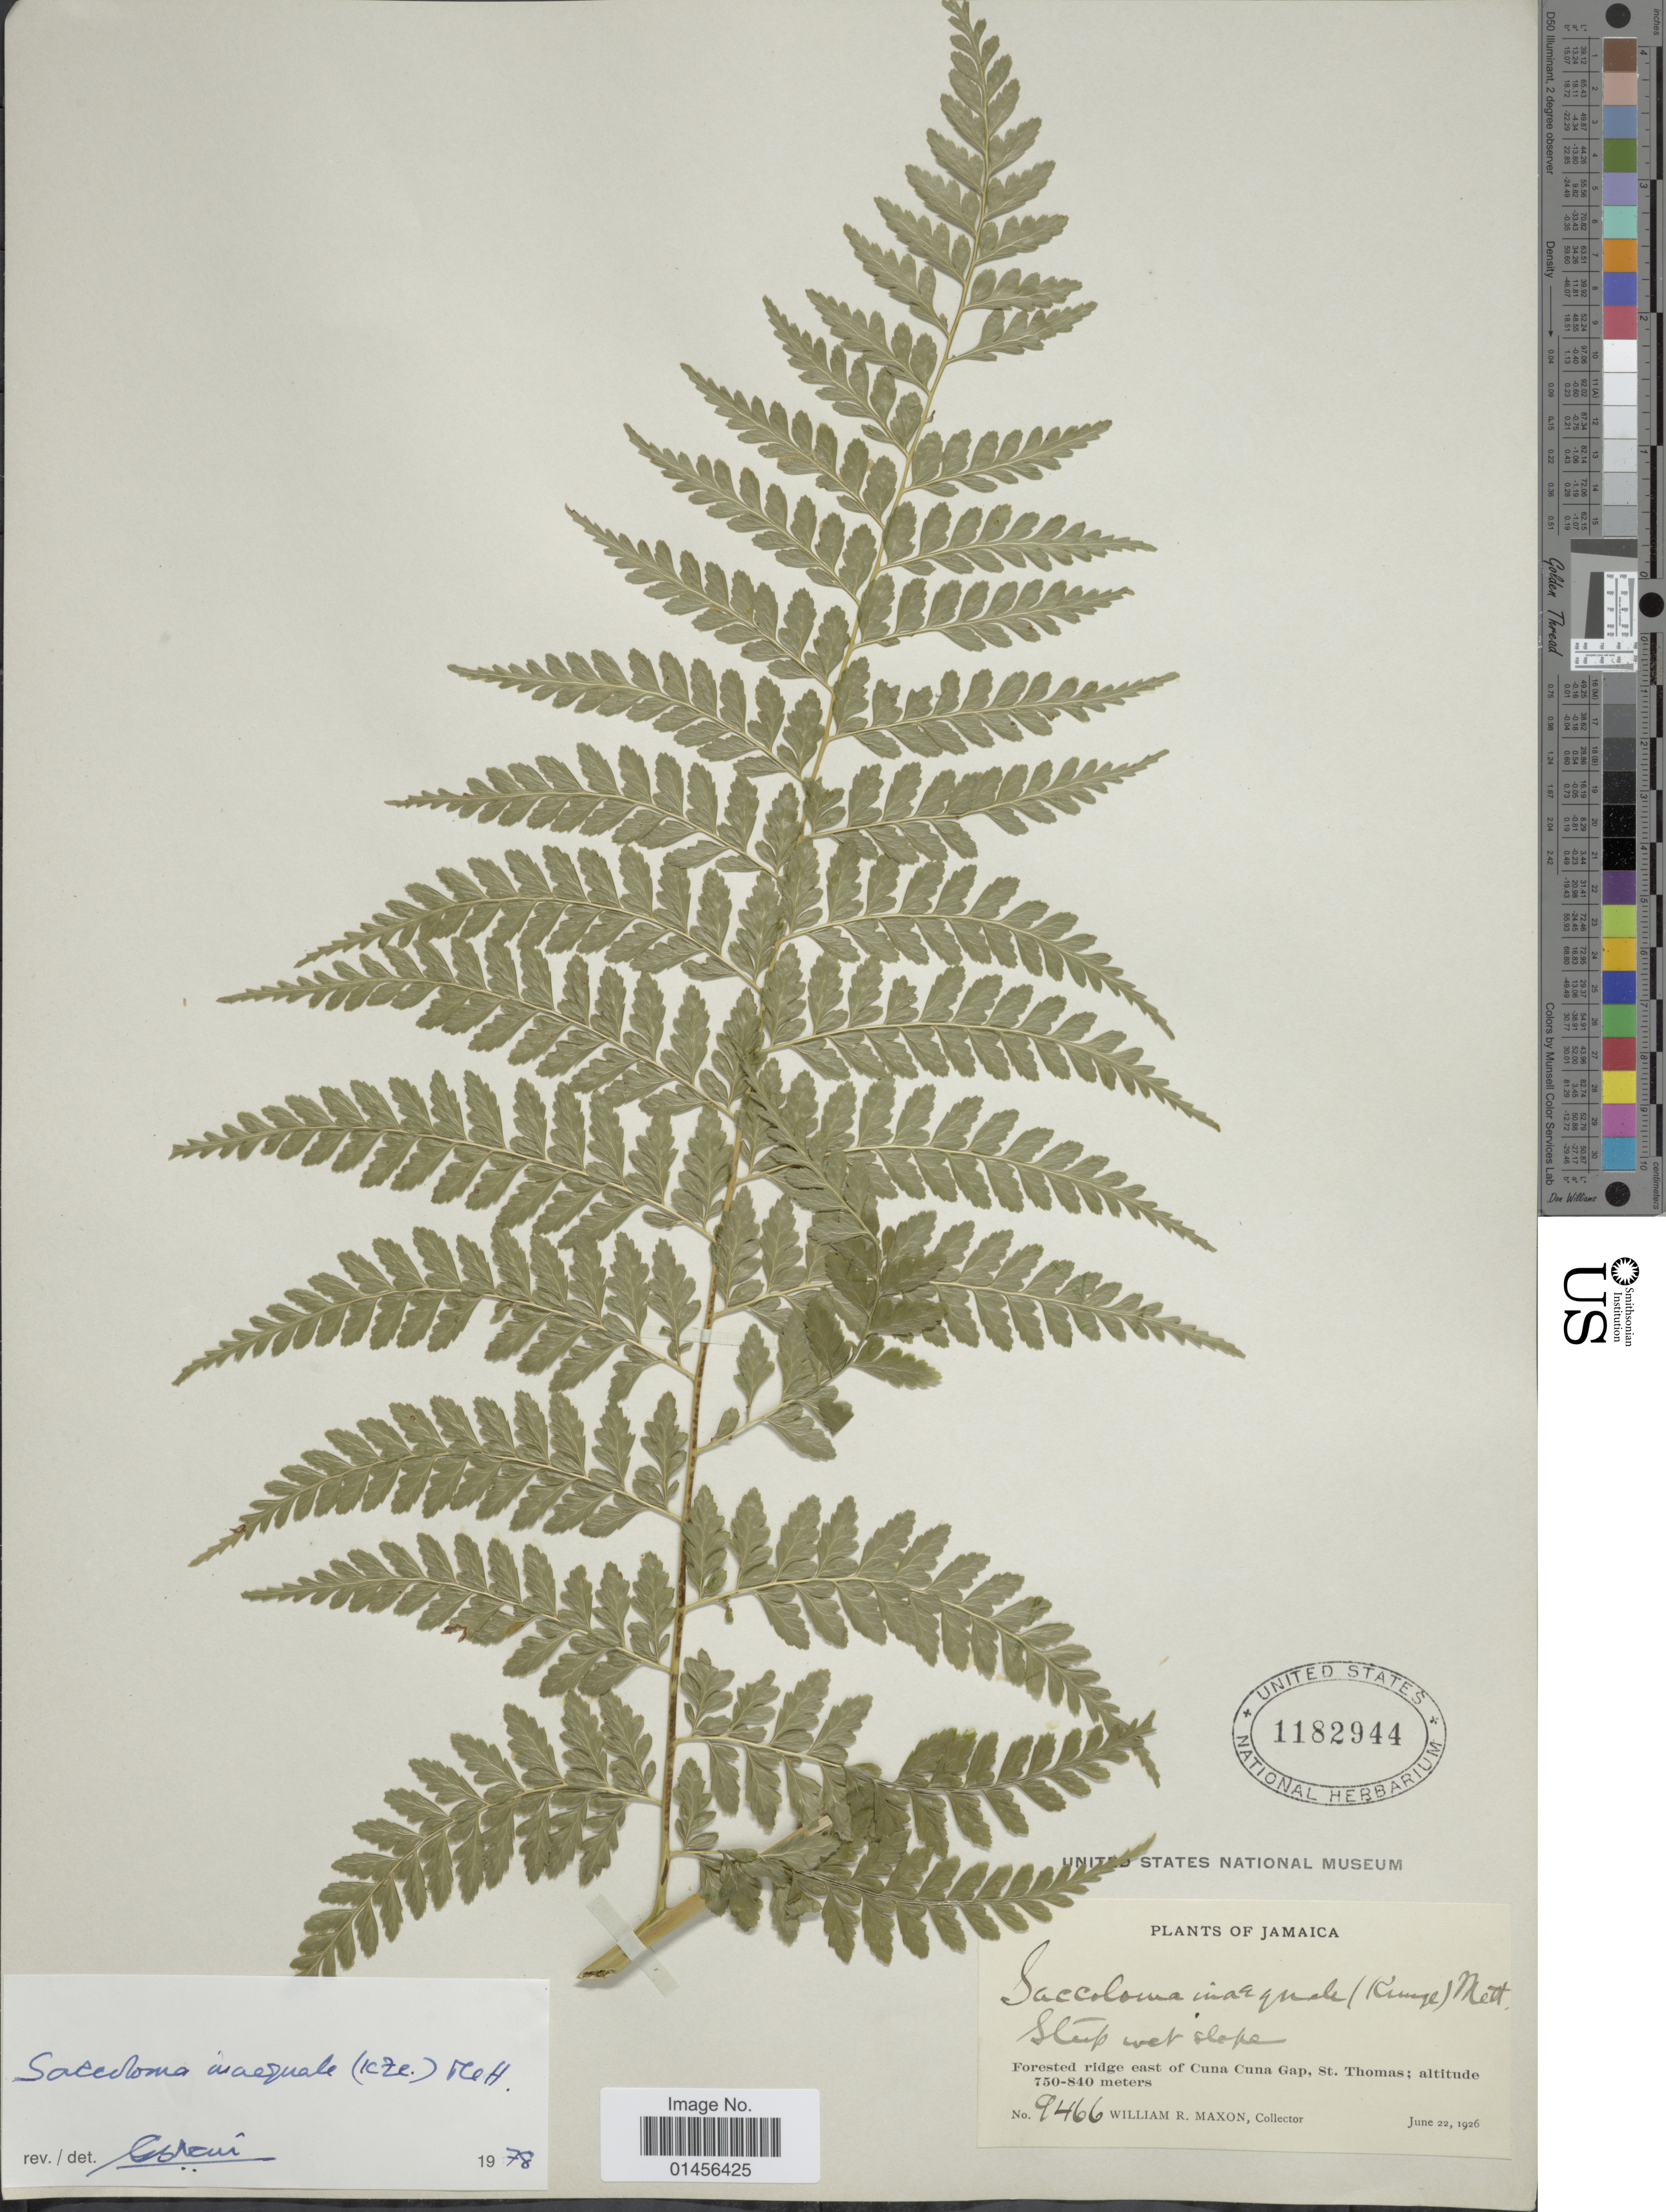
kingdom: Plantae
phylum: Tracheophyta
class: Polypodiopsida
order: Polypodiales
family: Saccolomataceae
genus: Saccoloma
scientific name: Saccoloma inaequale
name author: (Kunze) Mett.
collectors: W. R. Maxon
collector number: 9466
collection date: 1926-06-22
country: Jamaica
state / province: Saint Thomas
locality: Forested ridge east of Cuna Cuna Gap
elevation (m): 750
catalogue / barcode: US 1182944